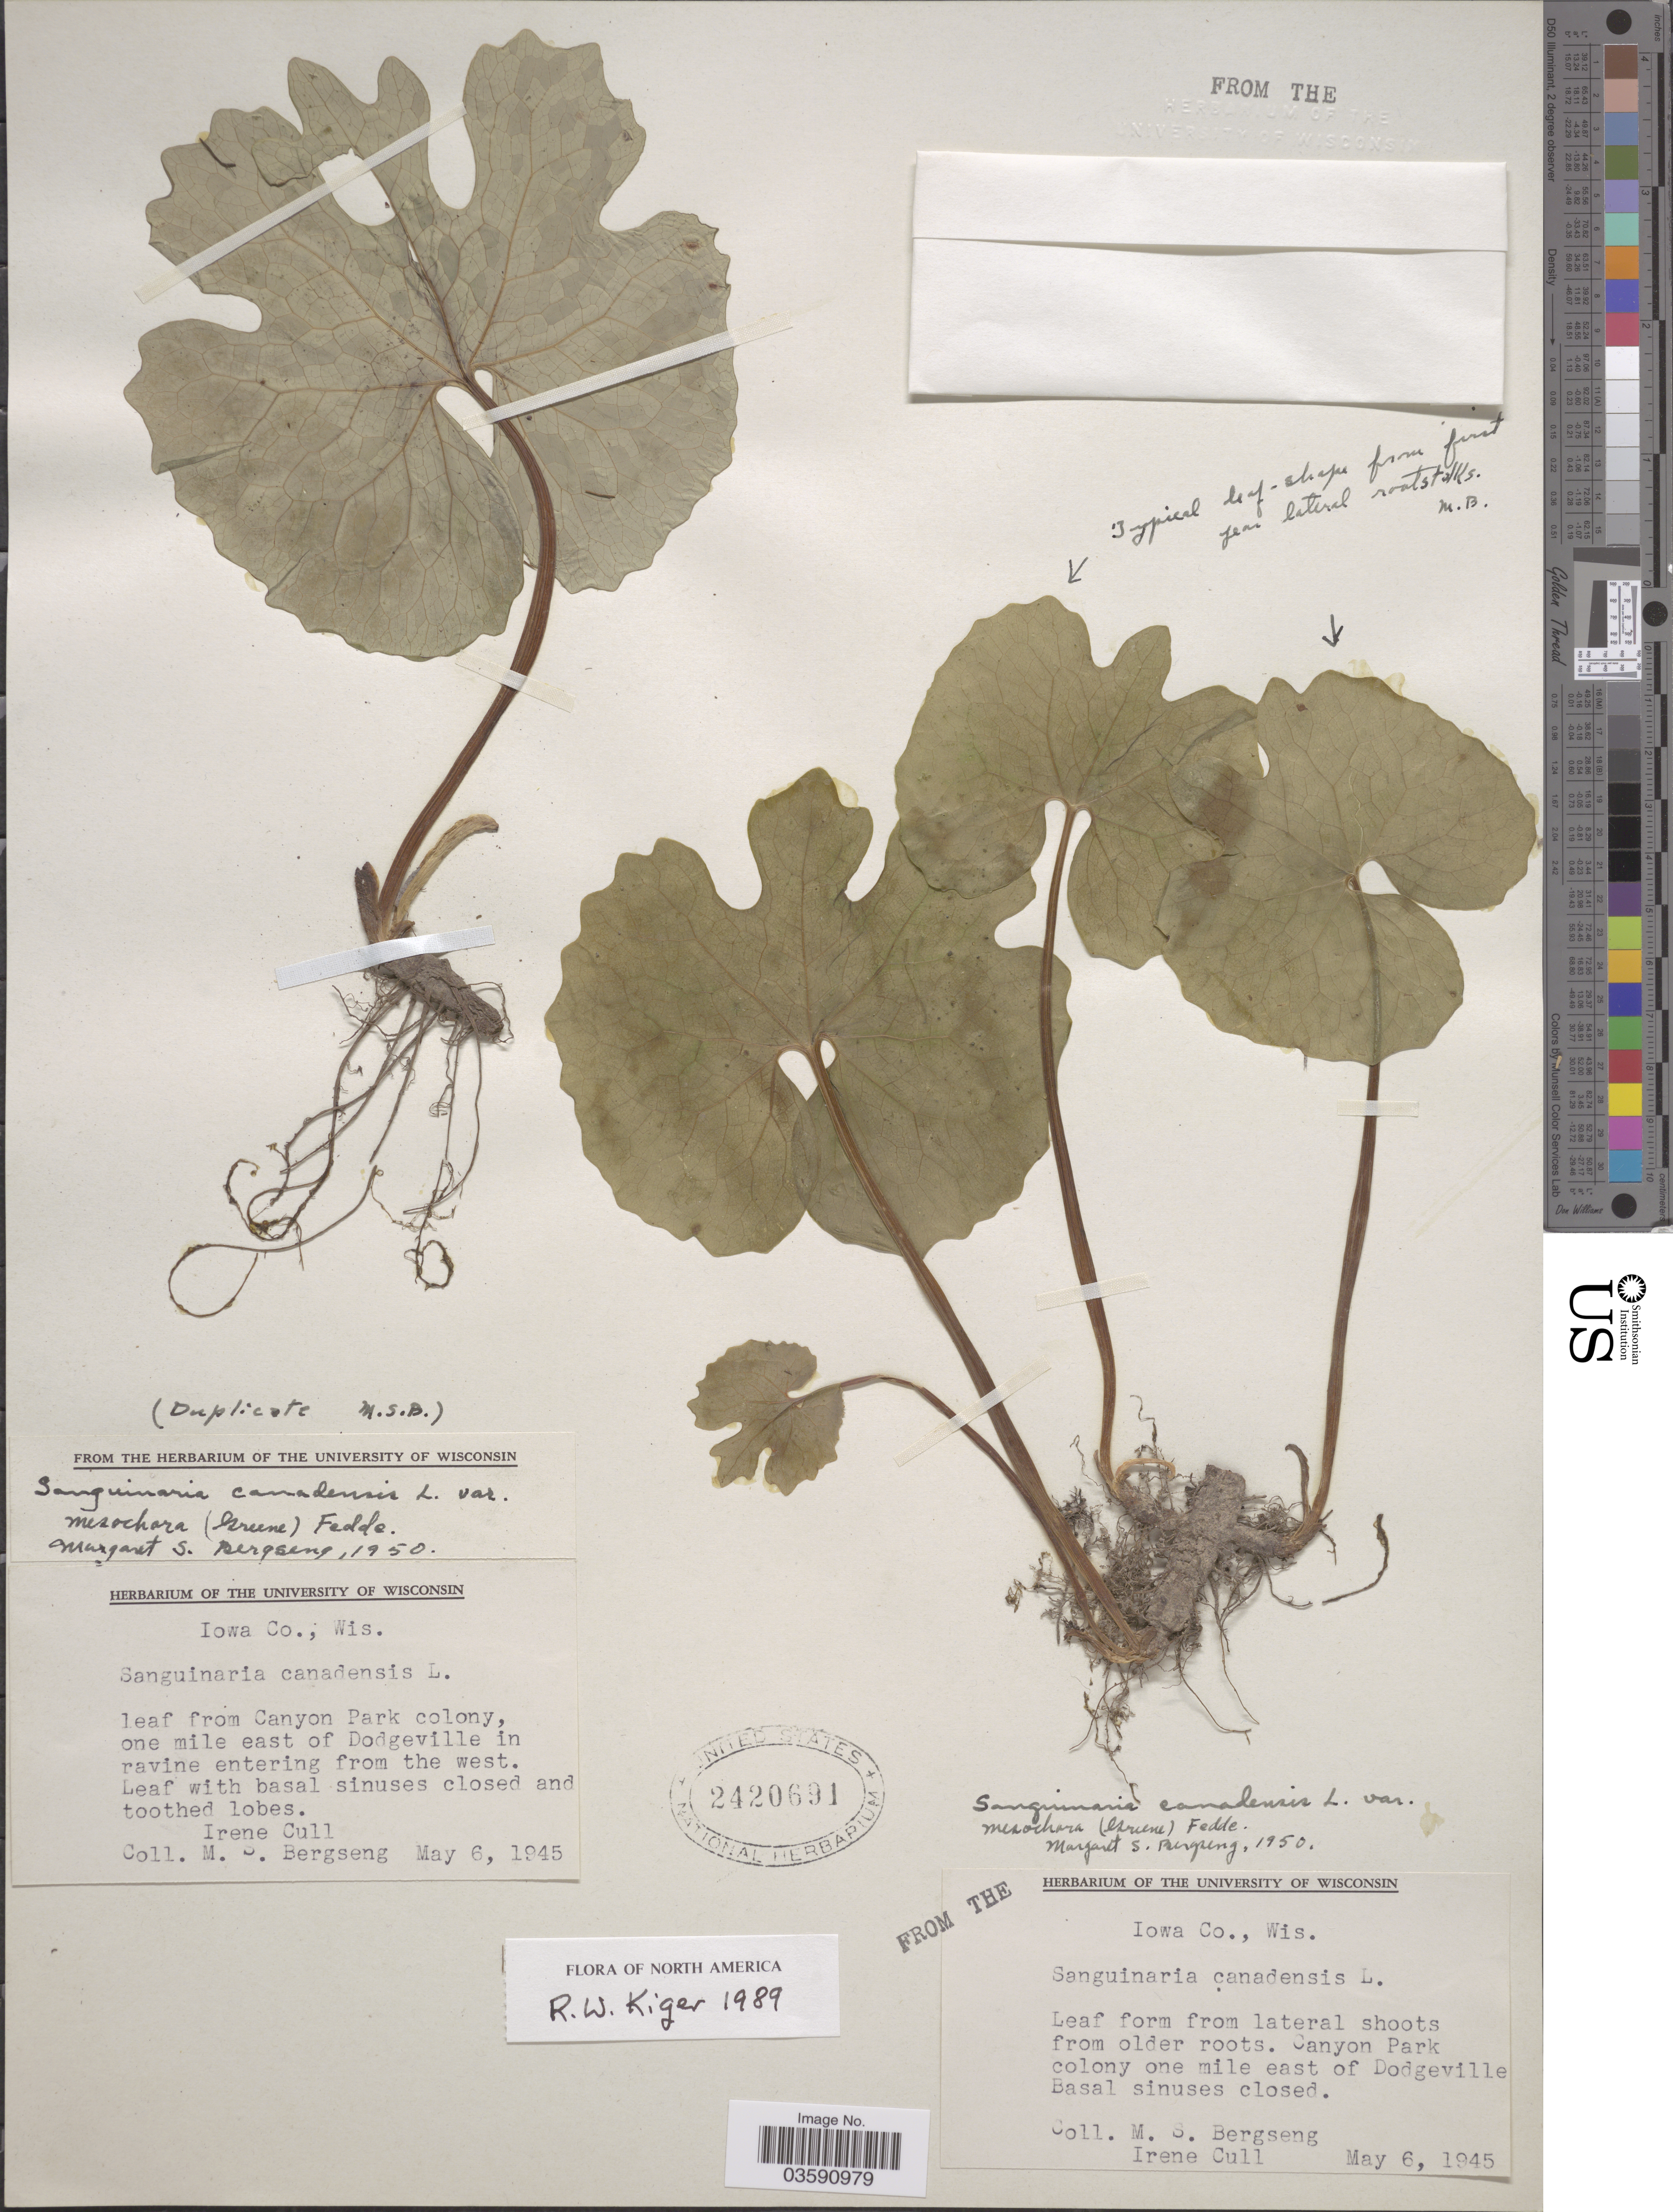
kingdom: Plantae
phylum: Tracheophyta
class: Magnoliopsida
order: Ranunculales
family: Papaveraceae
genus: Sanguinaria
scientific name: Sanguinaria canadensis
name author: L.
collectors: M. Bergseng & I. Cull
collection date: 1945-05-06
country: United States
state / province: Wisconsin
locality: Iowa Co. Canyon Park colony, one mile east of Dodgeville in ravine entering from the west.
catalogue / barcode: US 2420691